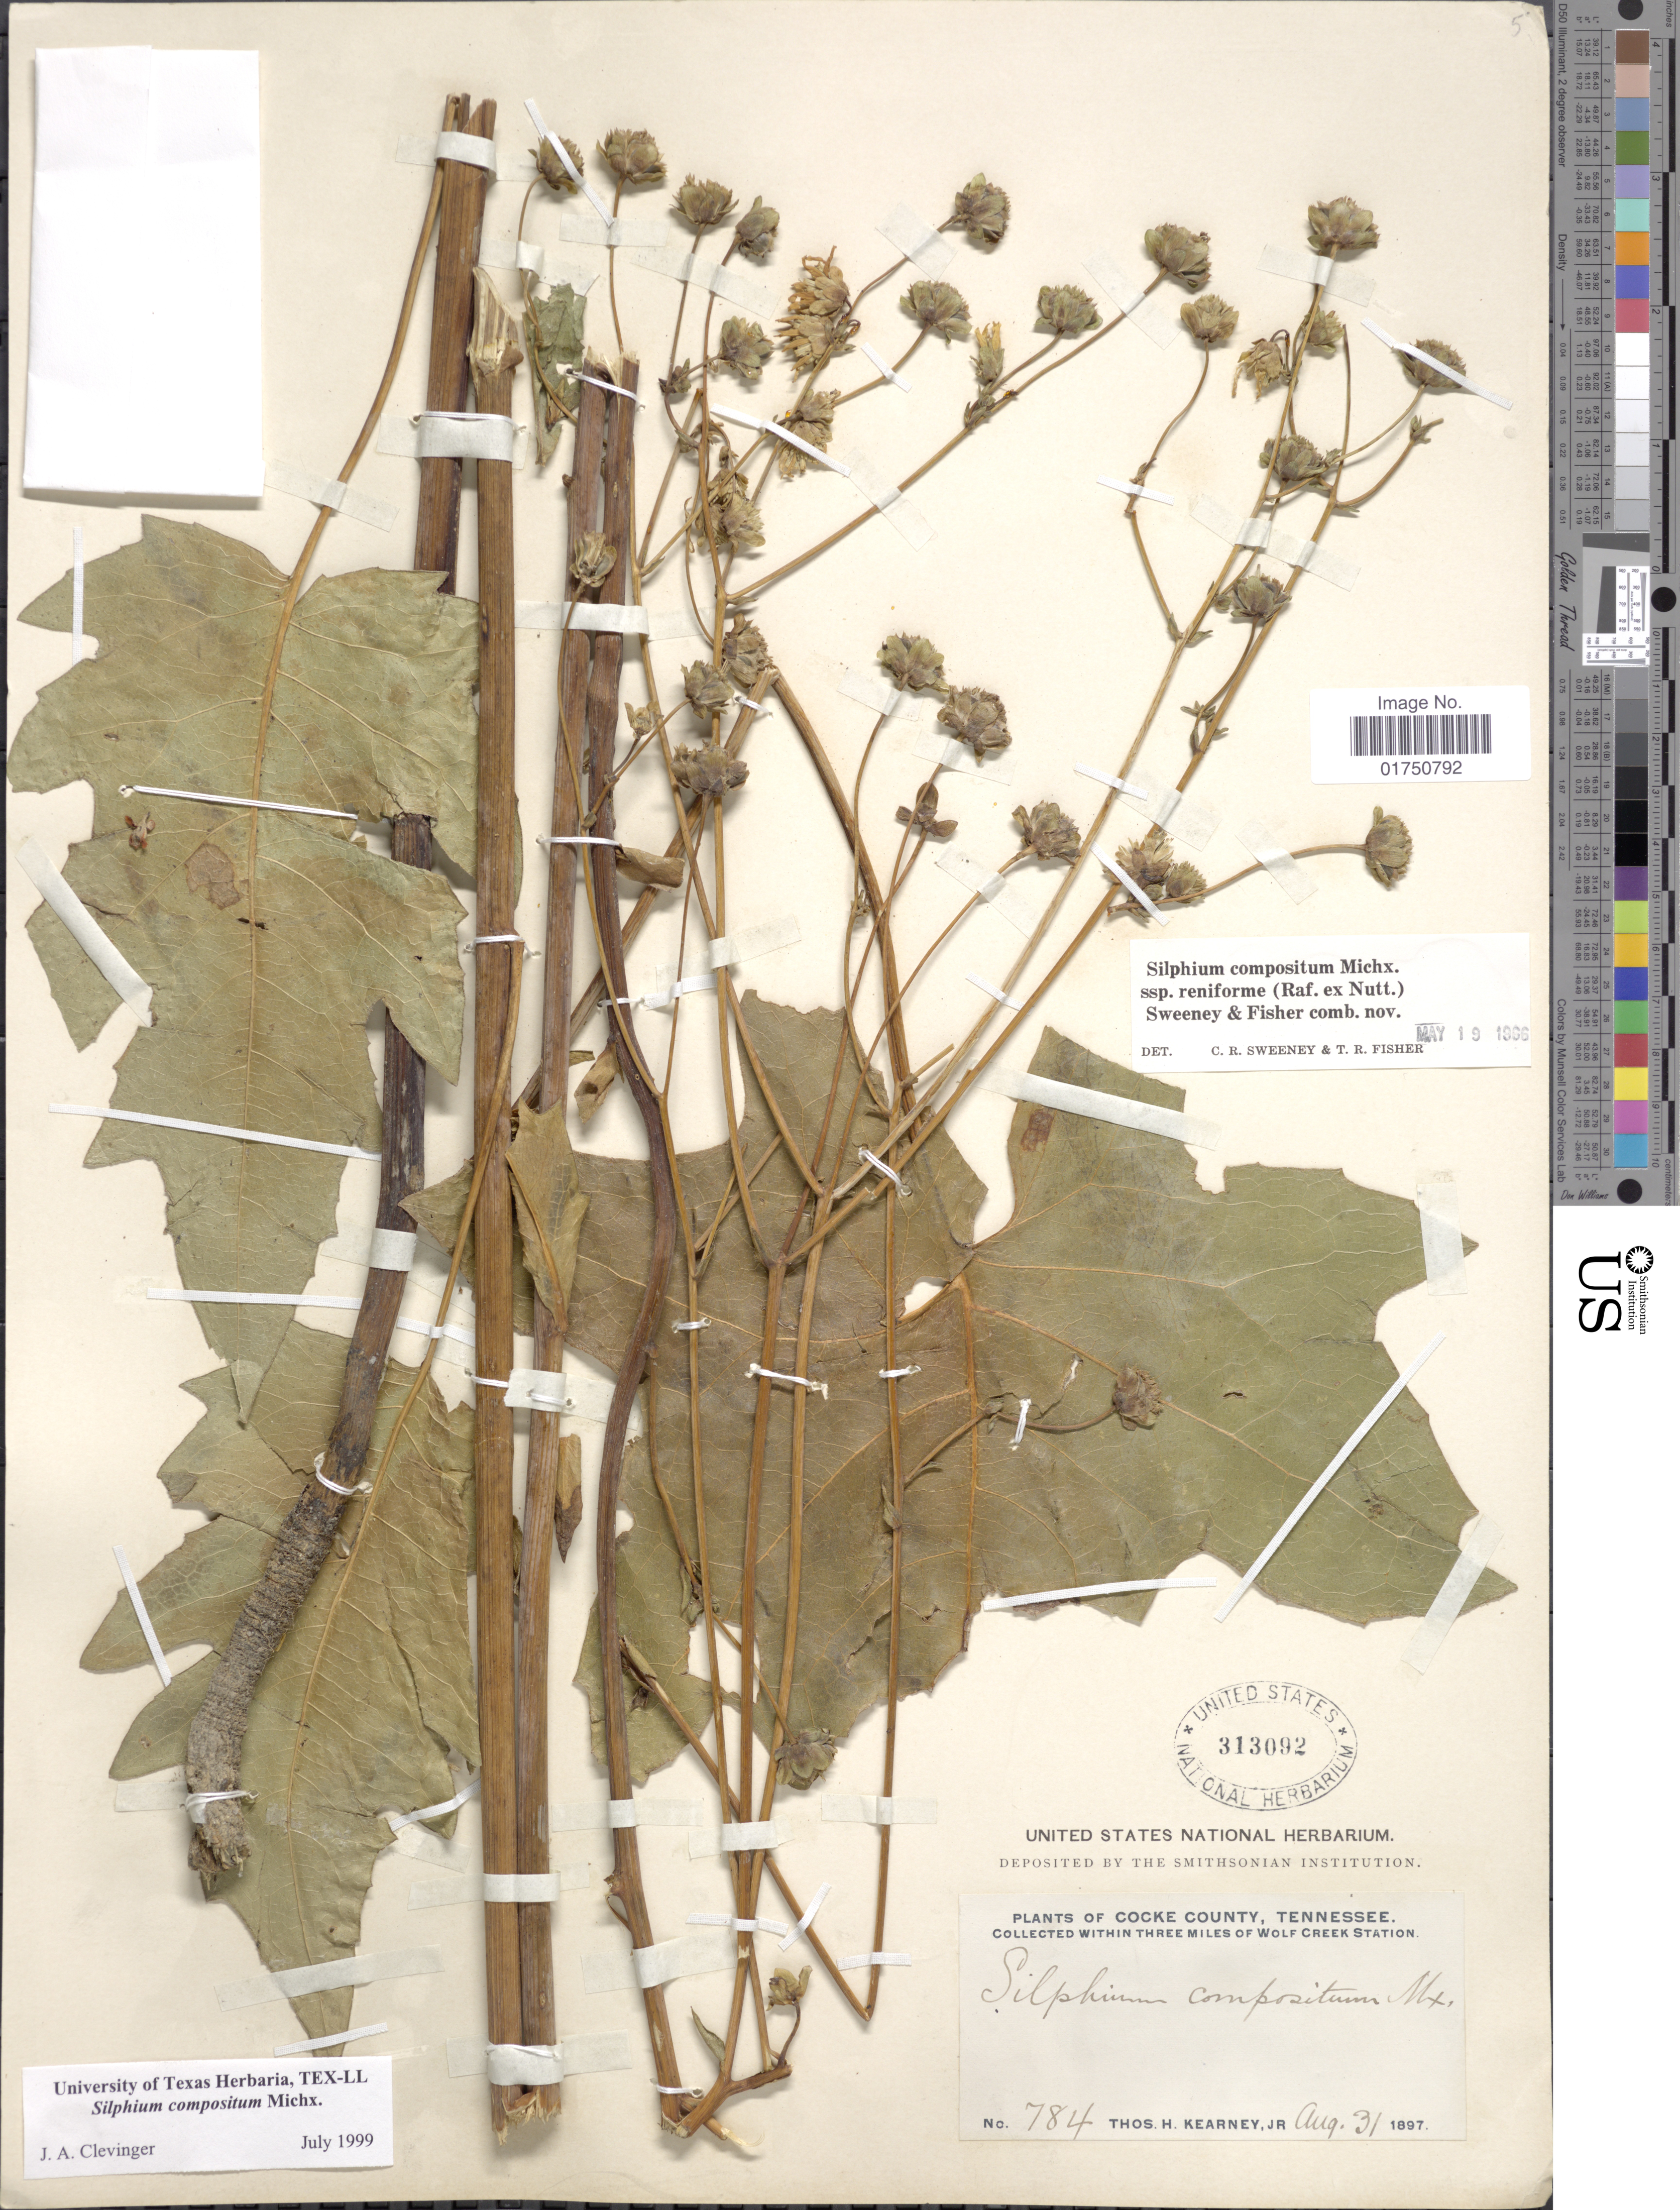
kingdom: Plantae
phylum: Tracheophyta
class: Magnoliopsida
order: Asterales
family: Asteraceae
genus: Silphium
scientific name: Silphium compositum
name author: Michx.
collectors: T. H. Kearney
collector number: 784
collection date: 1897-08-31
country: United States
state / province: Tennessee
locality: Cocke County, Tennessee. Collected within Three Miles of Wolf Creek Station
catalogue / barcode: US 313092